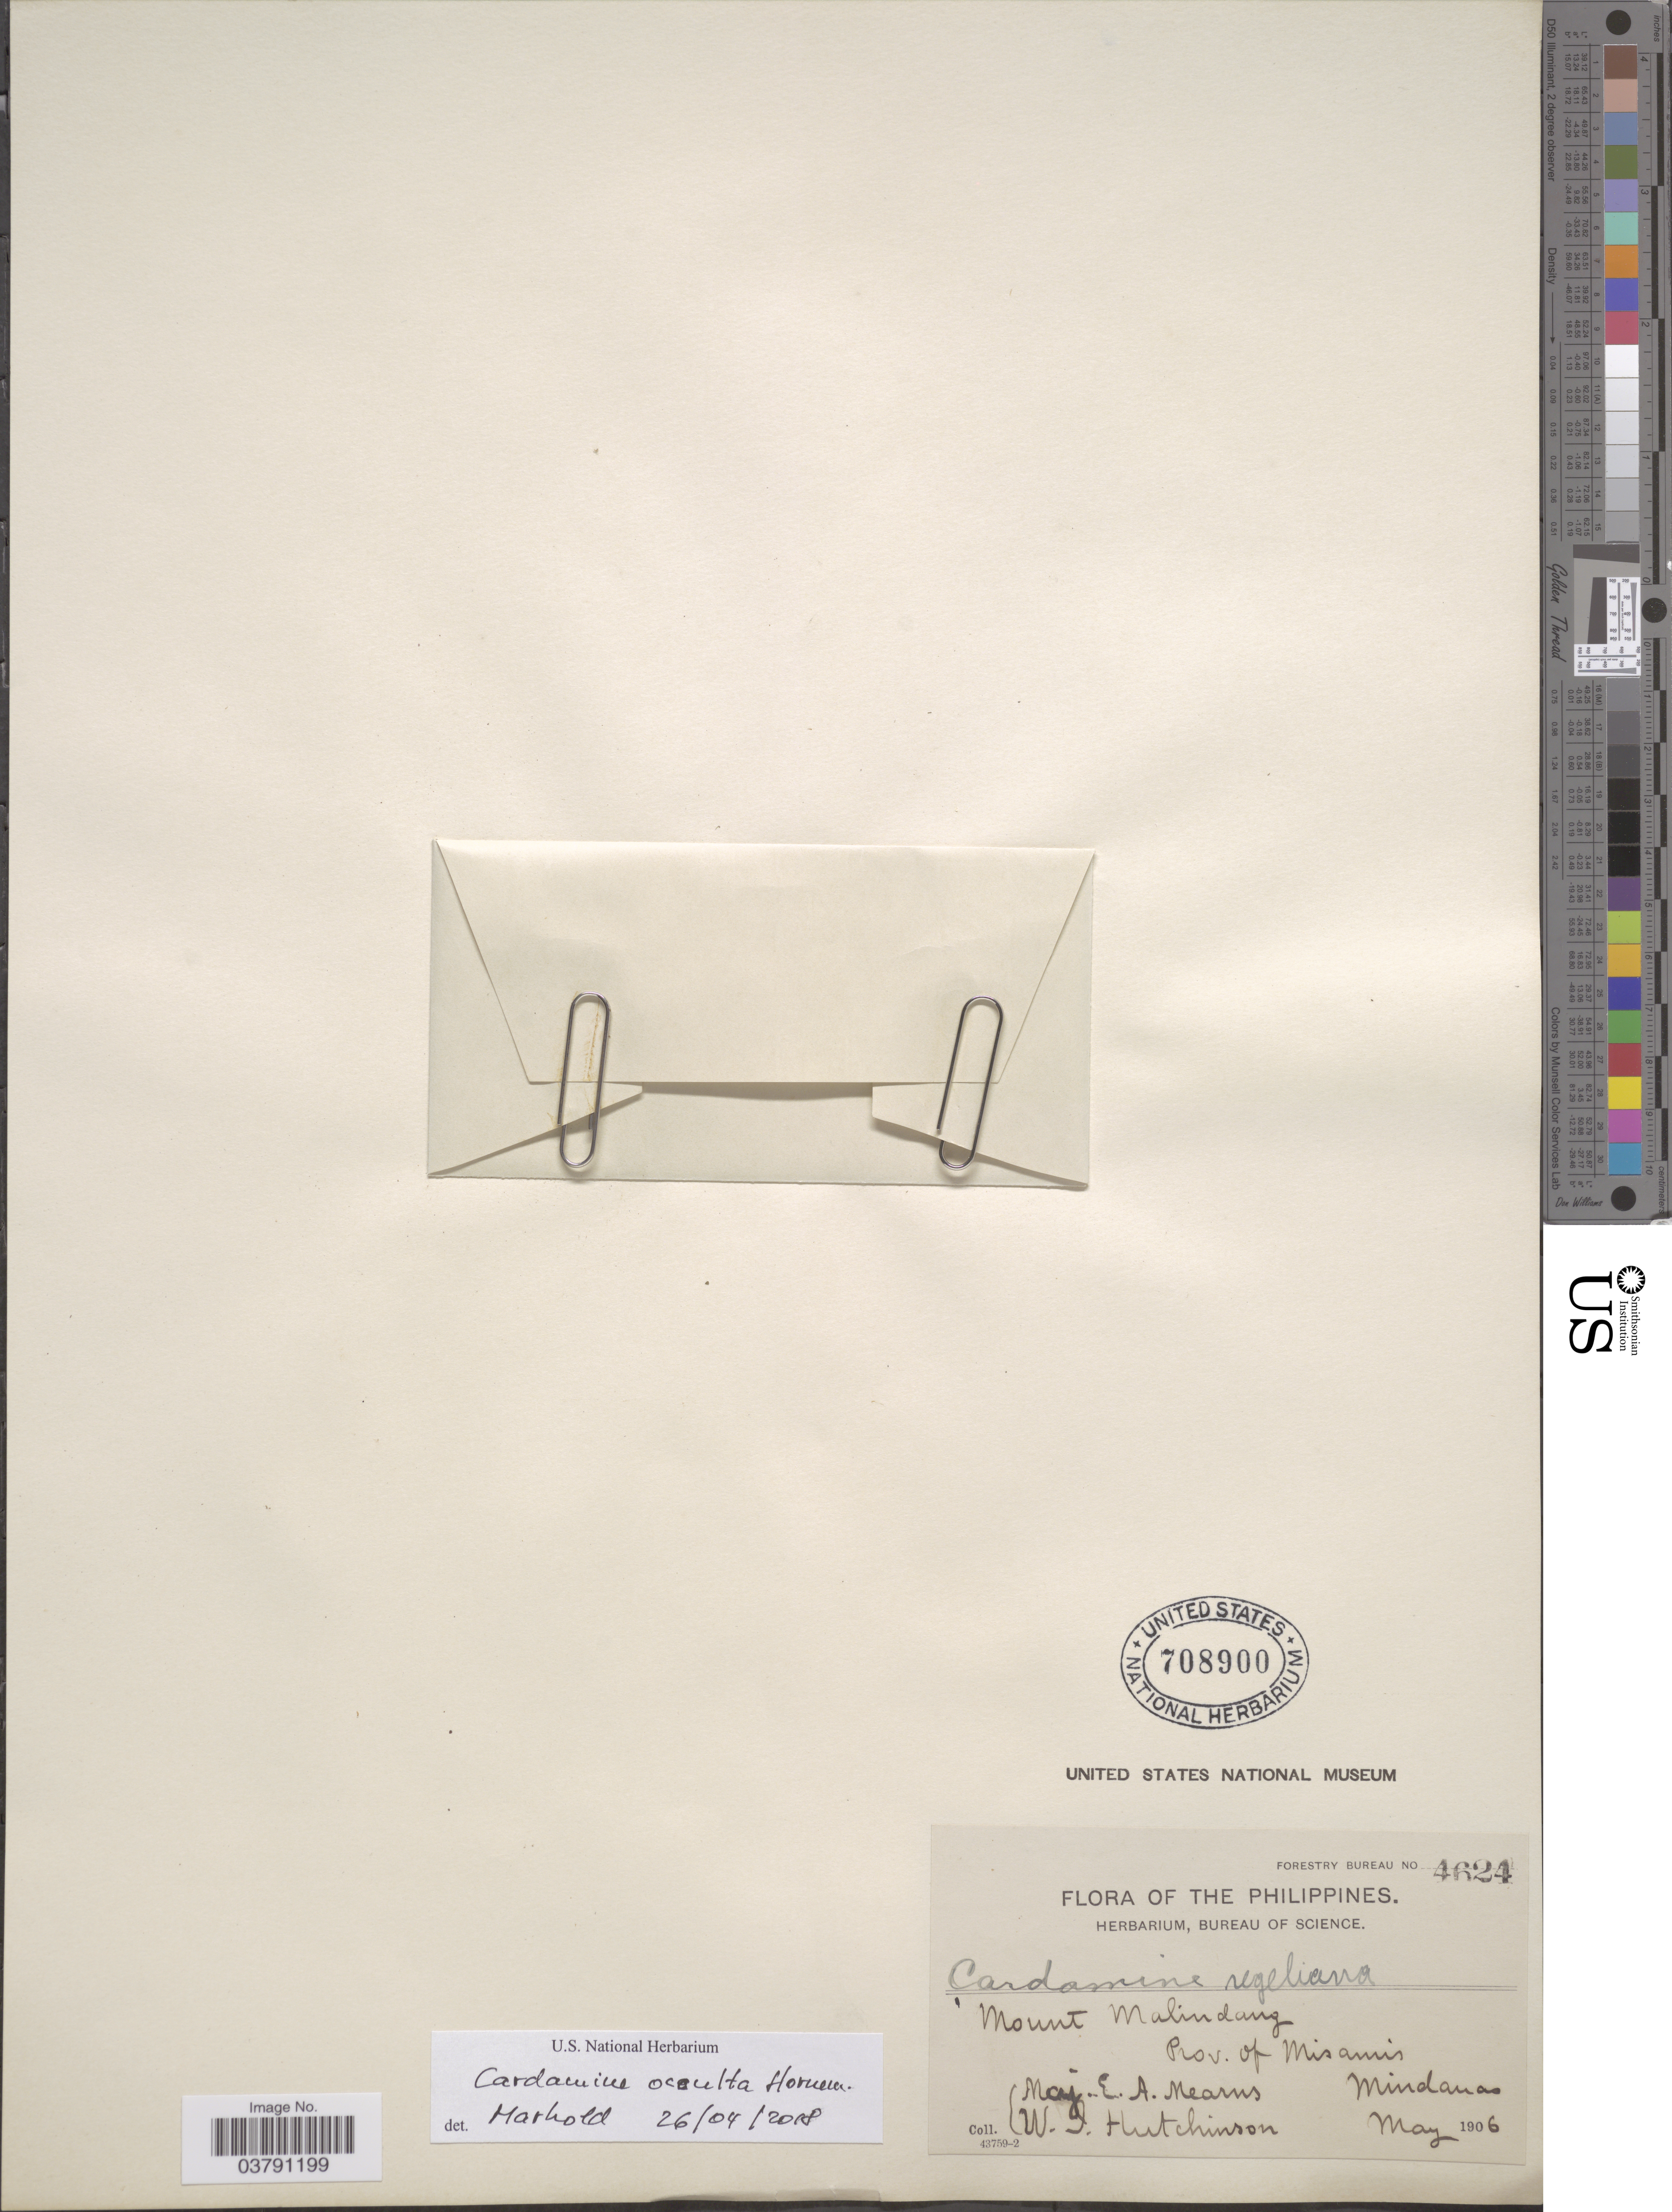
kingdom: Plantae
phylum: Tracheophyta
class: Magnoliopsida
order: Brassicales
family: Brassicaceae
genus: Cardamine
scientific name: Cardamine occulta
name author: Hornem.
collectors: E. A. Mearns & W. J. Hutchinson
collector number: Forestry Bureau 4624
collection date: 1906-05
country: Philippines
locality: Mount Malindang. Prov. of Misamis. Mindanao.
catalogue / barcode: US 708900